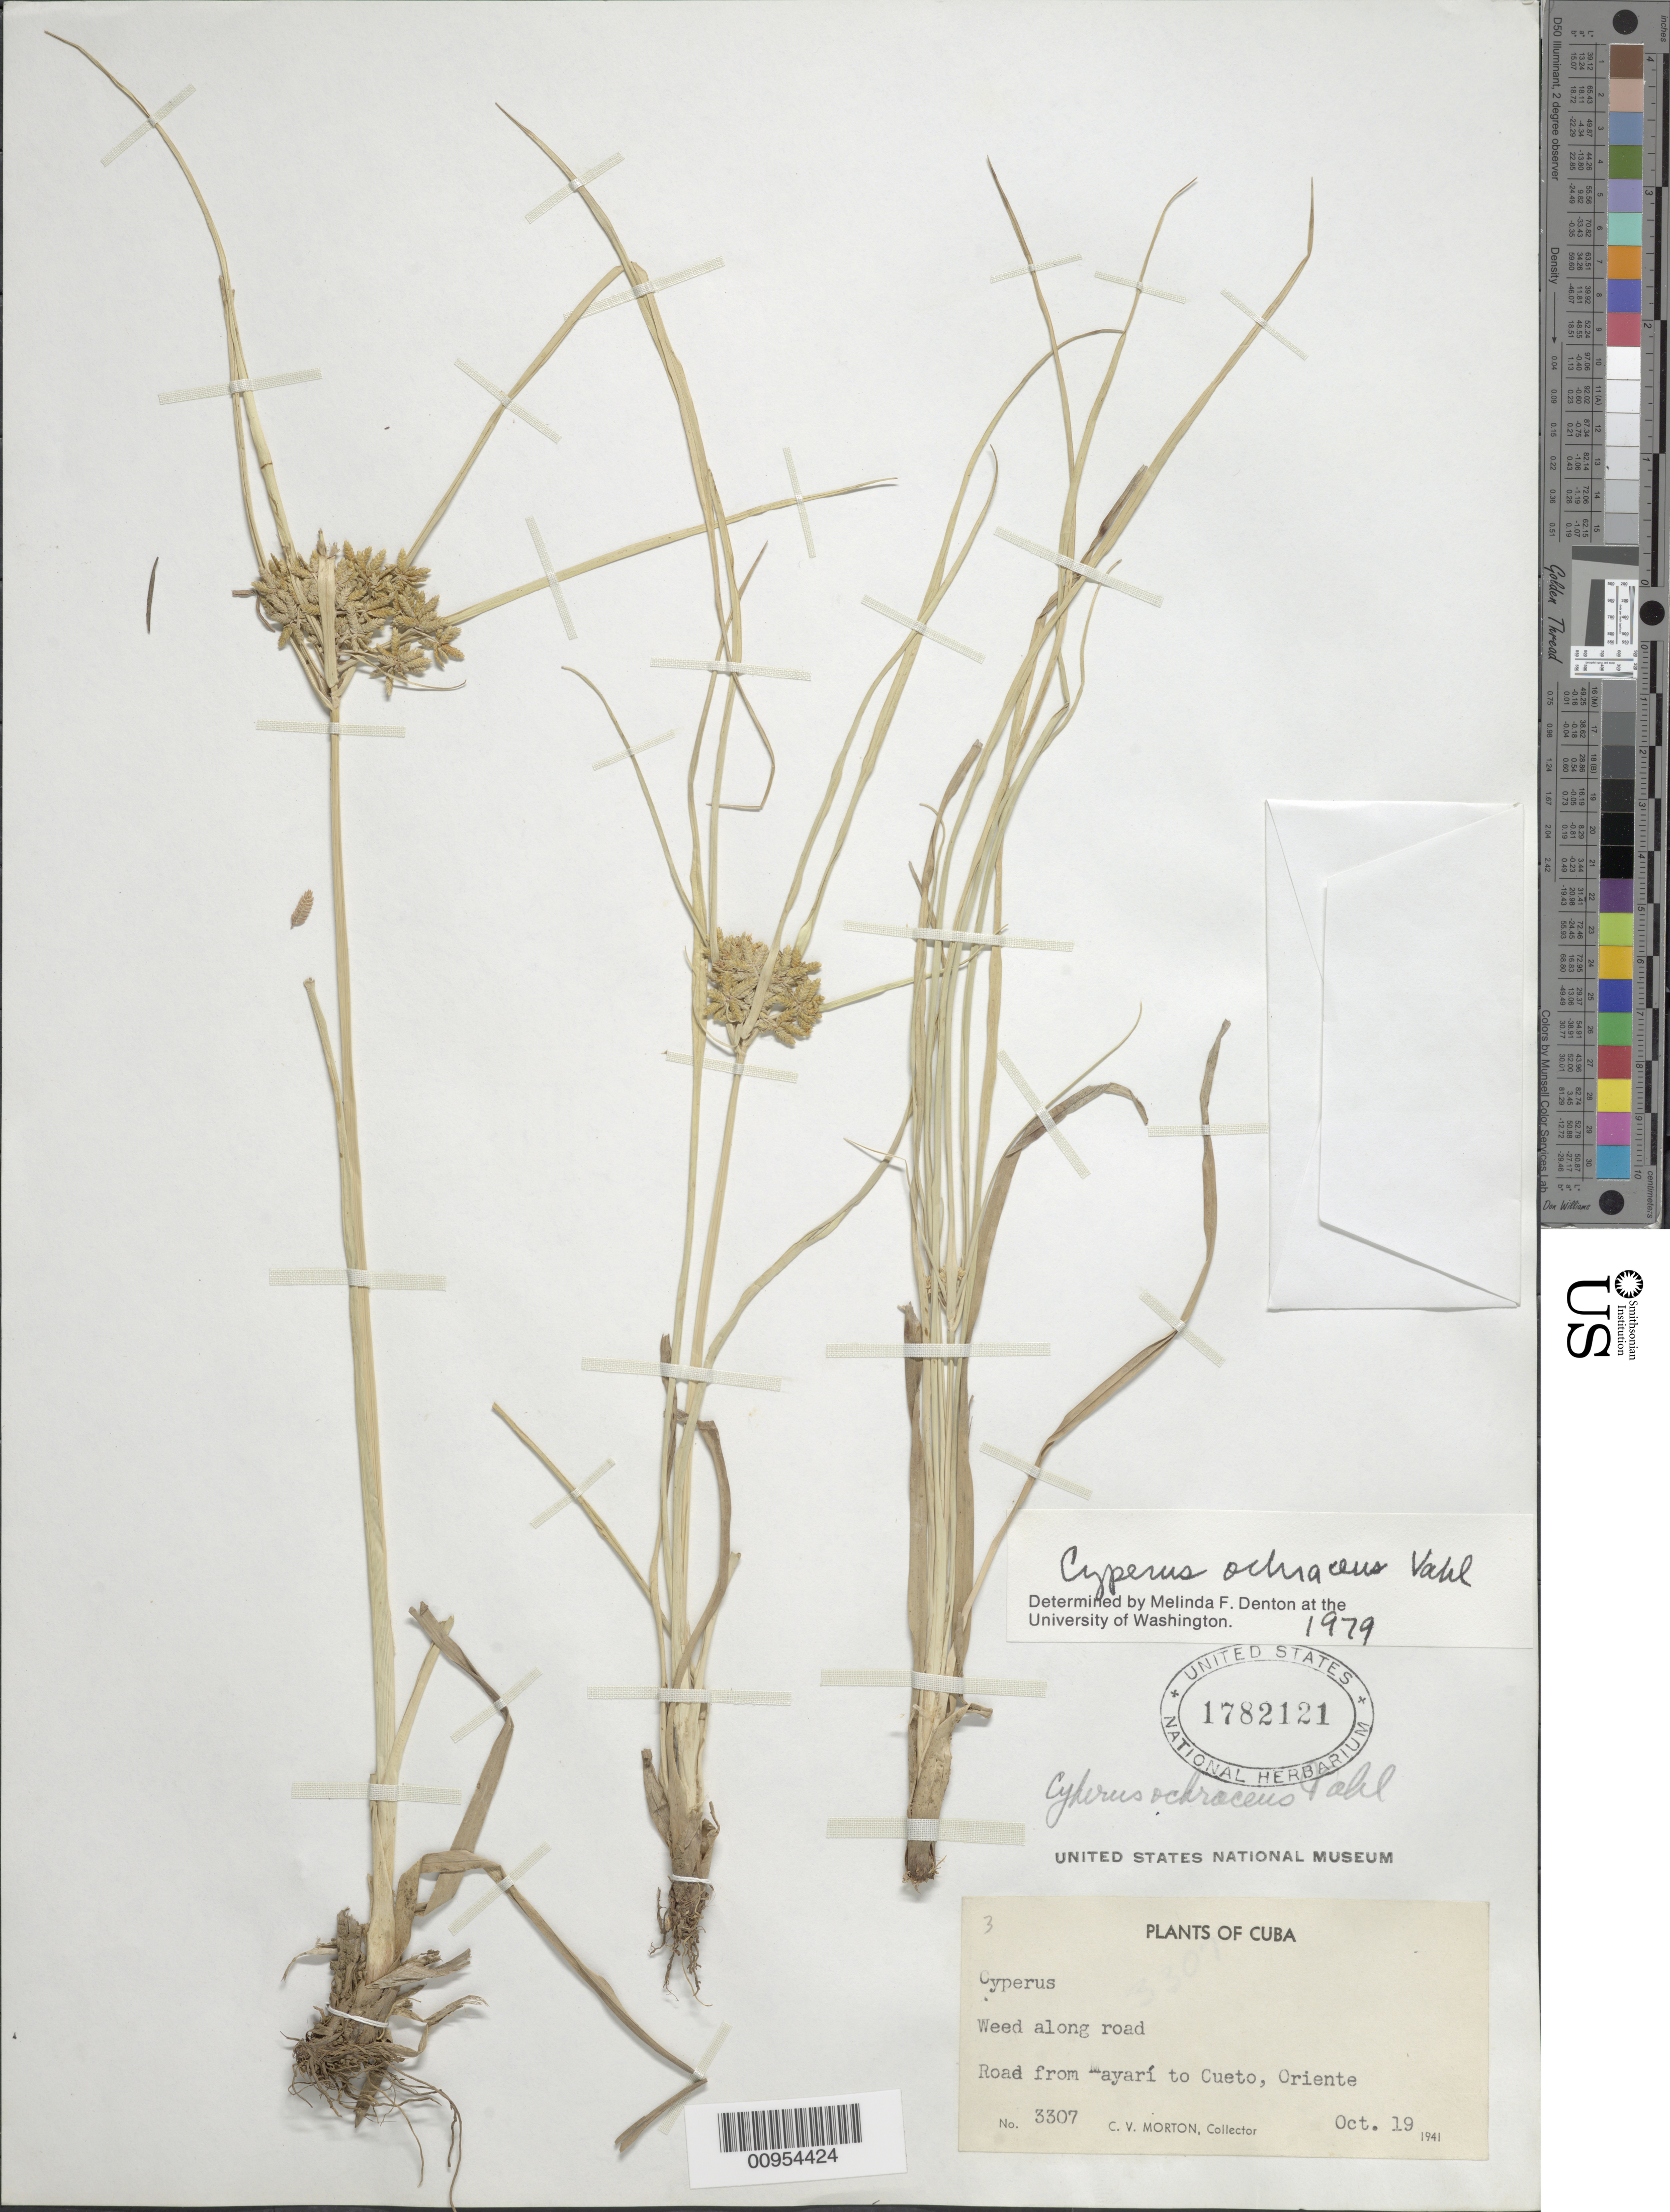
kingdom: Plantae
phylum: Tracheophyta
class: Liliopsida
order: Poales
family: Cyperaceae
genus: Cyperus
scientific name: Cyperus ochraceus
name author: Vahl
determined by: Denton, M. F.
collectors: C. V. Morton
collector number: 3307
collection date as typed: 19 Oct 1941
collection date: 1941-10-19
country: Cuba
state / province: Oriente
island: Cuba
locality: Road from Mayarí to Cueto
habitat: Along road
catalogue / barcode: US 1782121